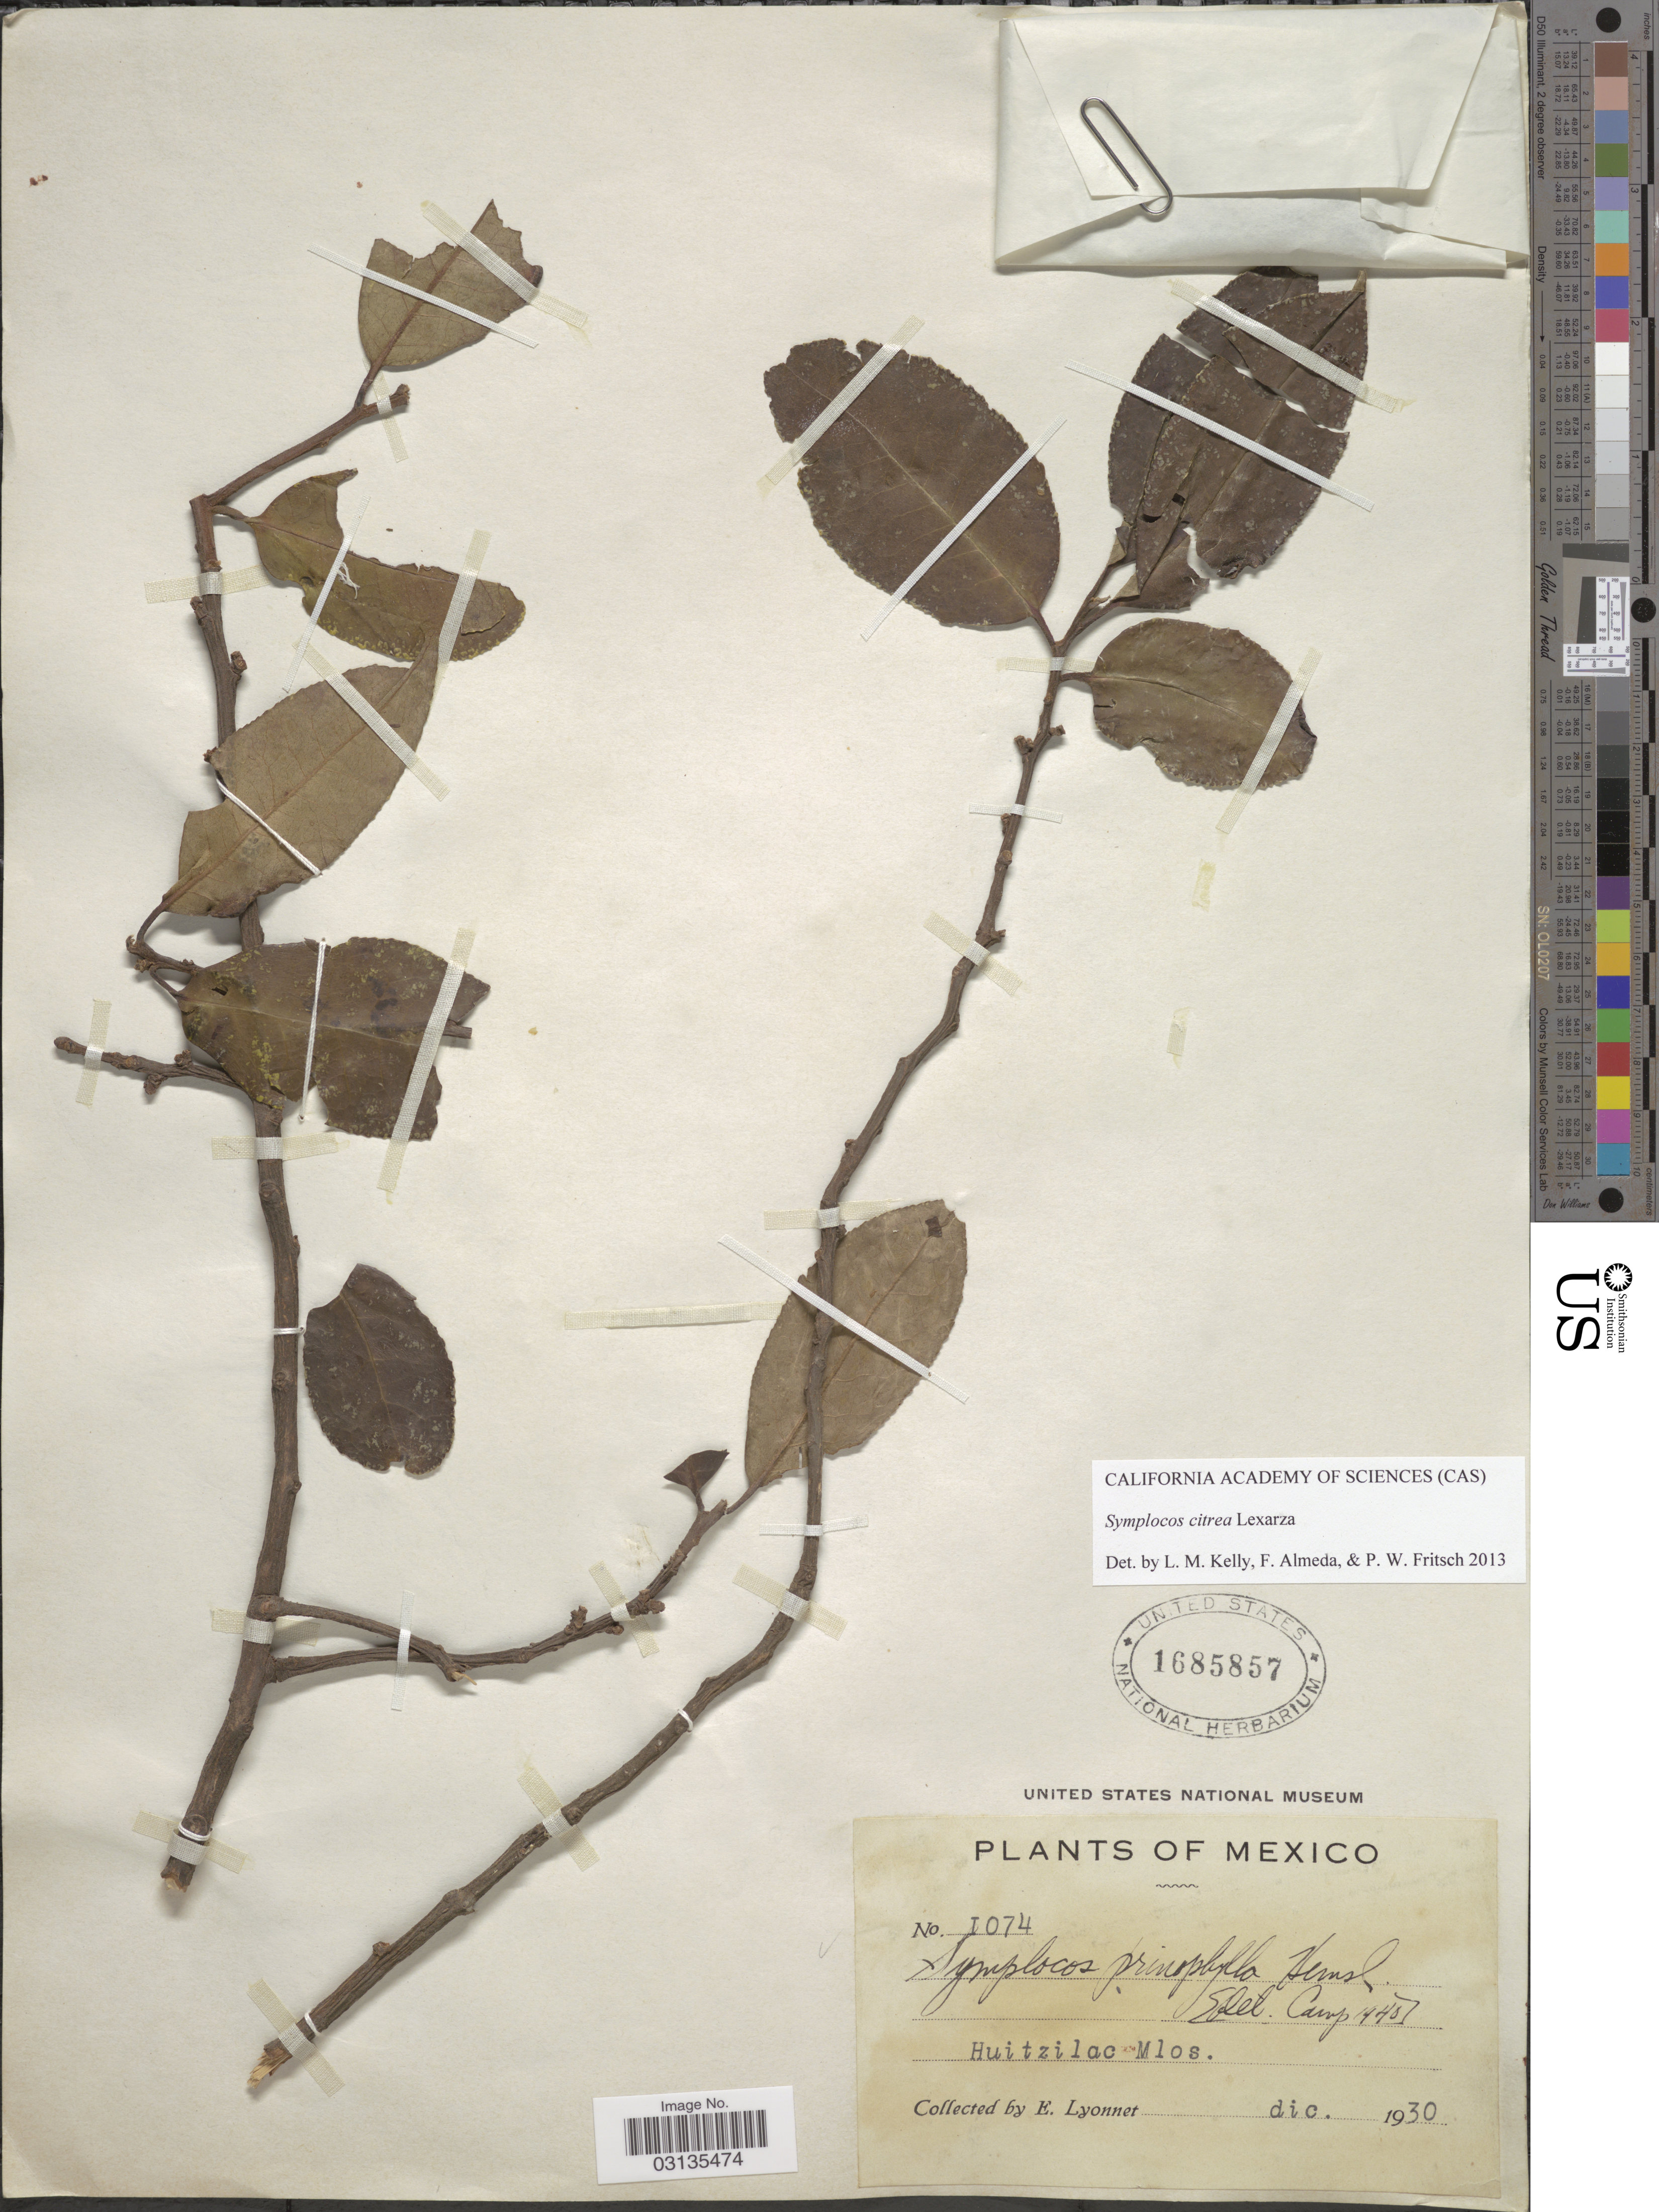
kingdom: Plantae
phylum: Tracheophyta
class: Magnoliopsida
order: Ericales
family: Symplocaceae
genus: Symplocos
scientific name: Symplocos citrea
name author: Lex.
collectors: E. Lyonnet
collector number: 1074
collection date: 1930-12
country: Mexico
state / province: Morelos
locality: Huitzilac Mlos.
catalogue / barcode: US 1685857